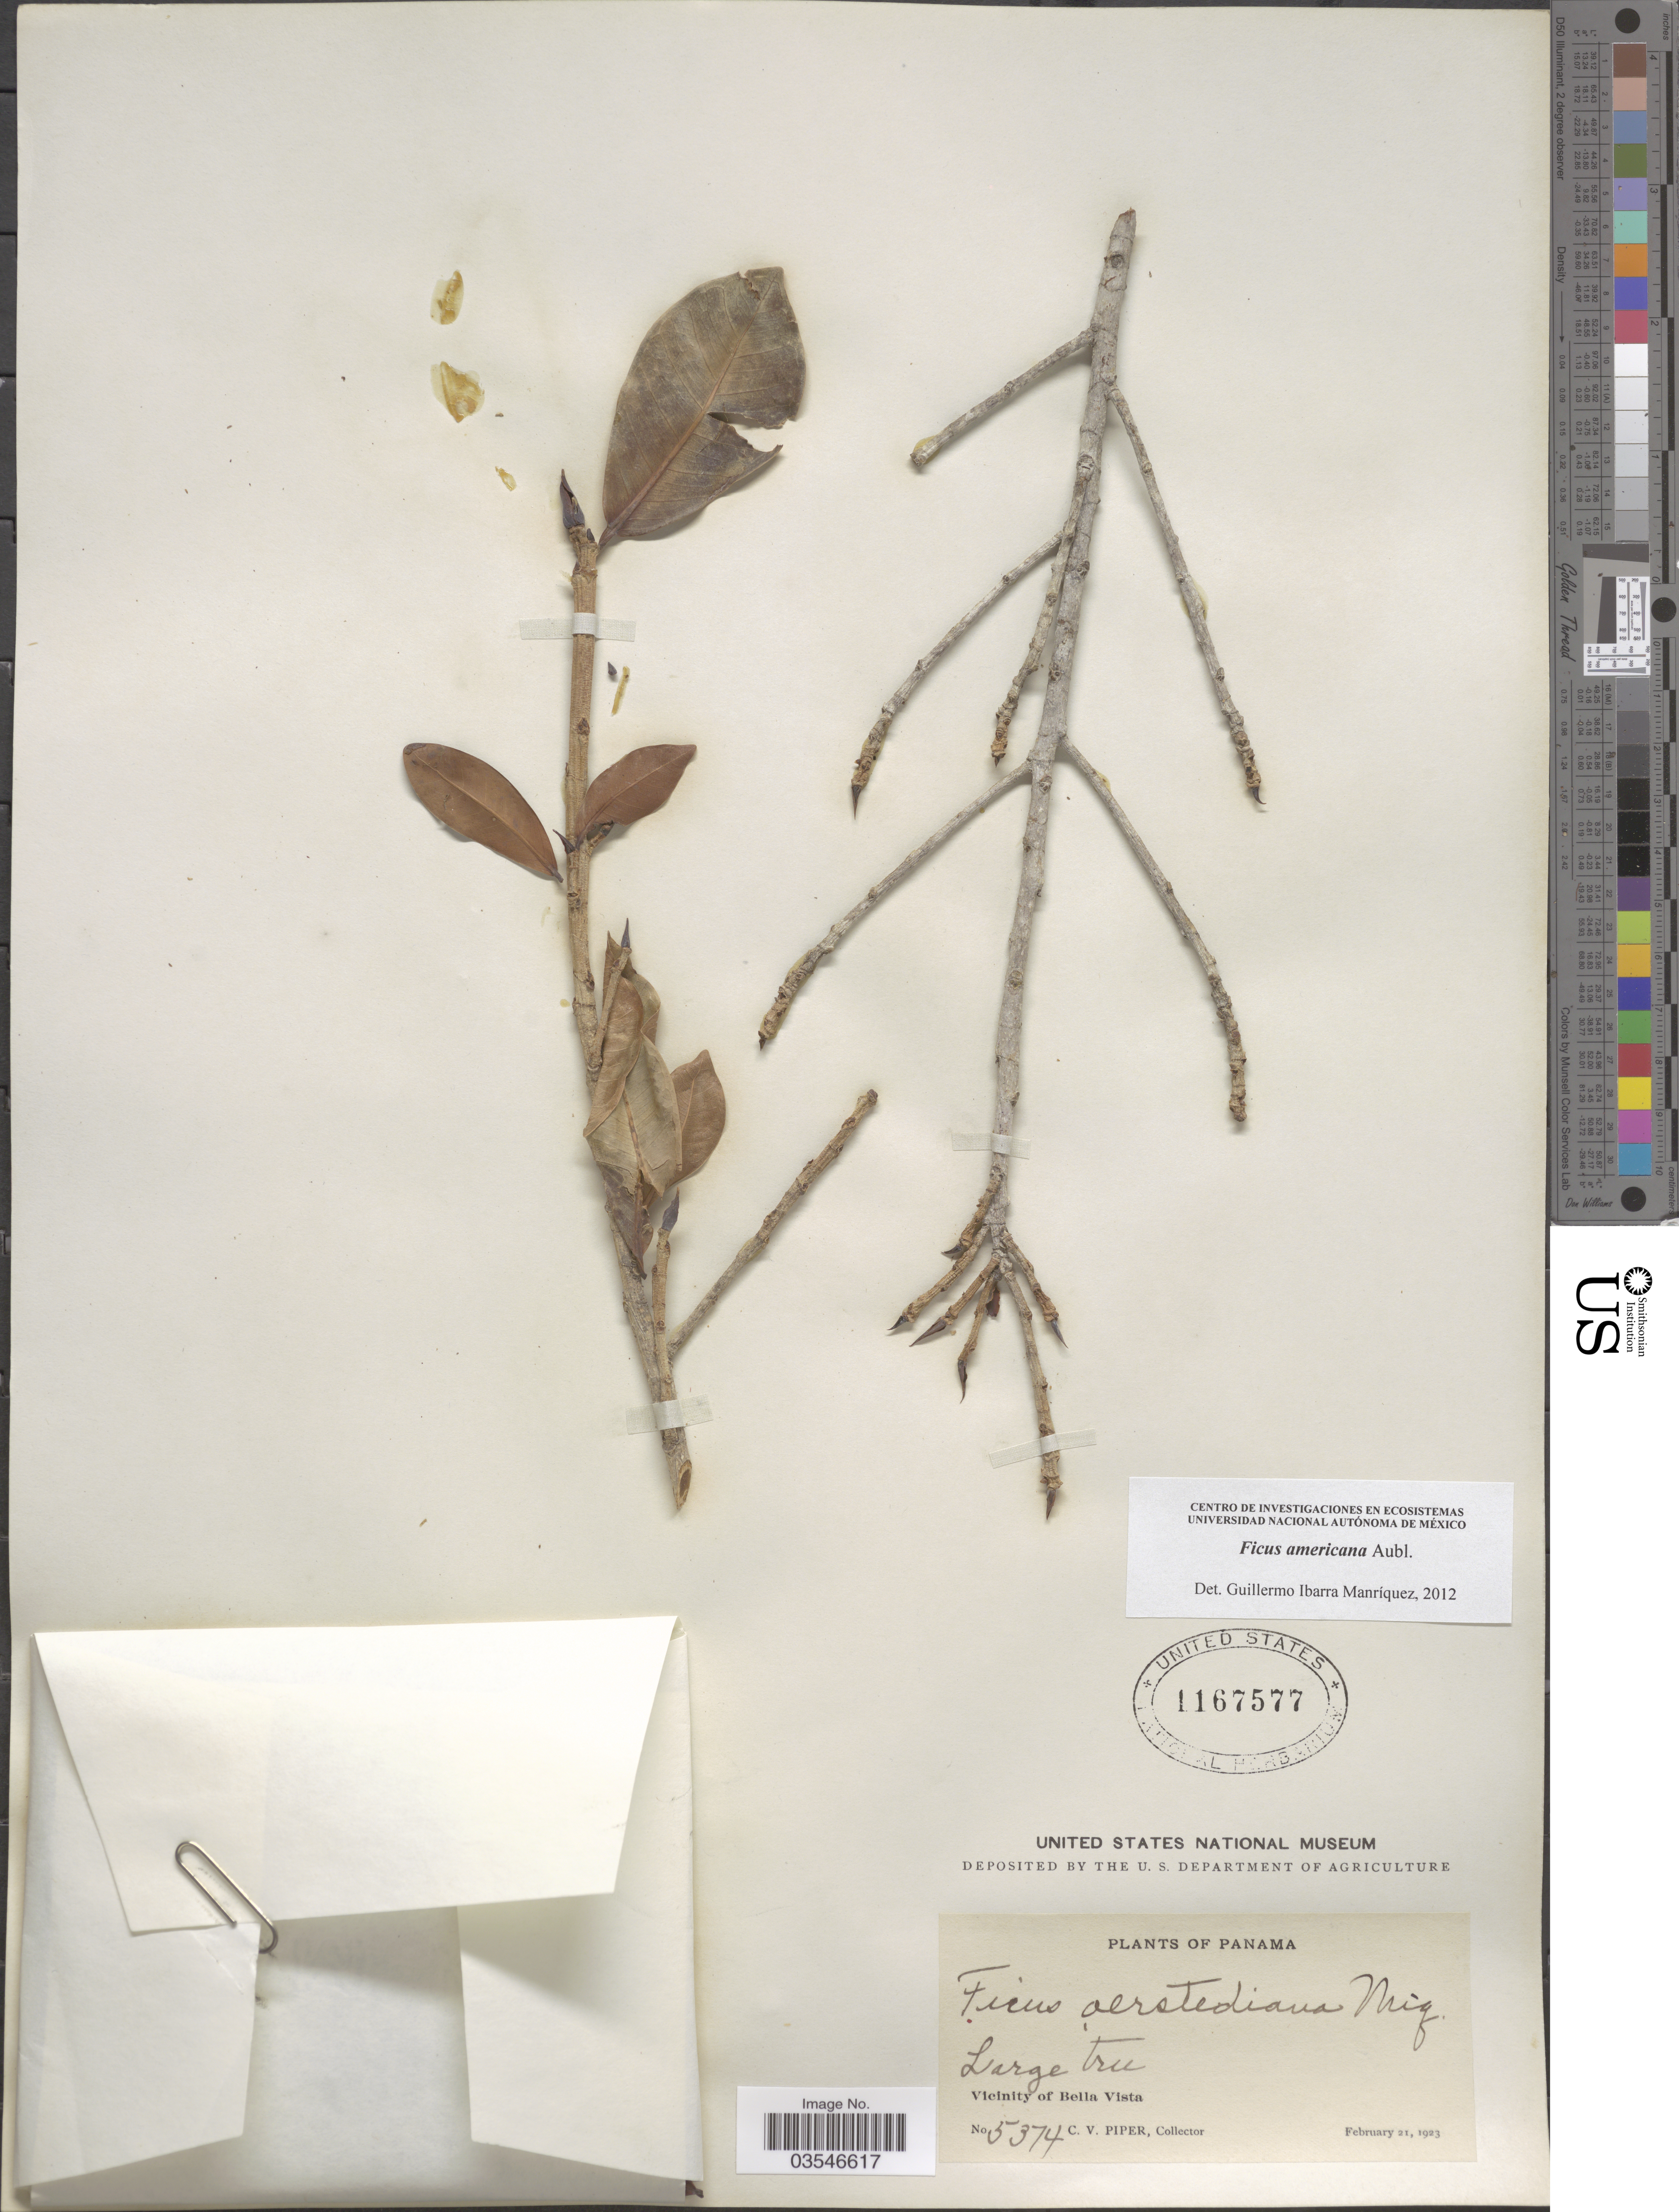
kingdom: Plantae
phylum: Tracheophyta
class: Magnoliopsida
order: Rosales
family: Moraceae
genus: Ficus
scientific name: Ficus americana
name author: Aubl.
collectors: C. V. Piper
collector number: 5374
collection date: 1923-02-21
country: Panama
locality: Vicinity of Bella Vista.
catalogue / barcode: US 1167577